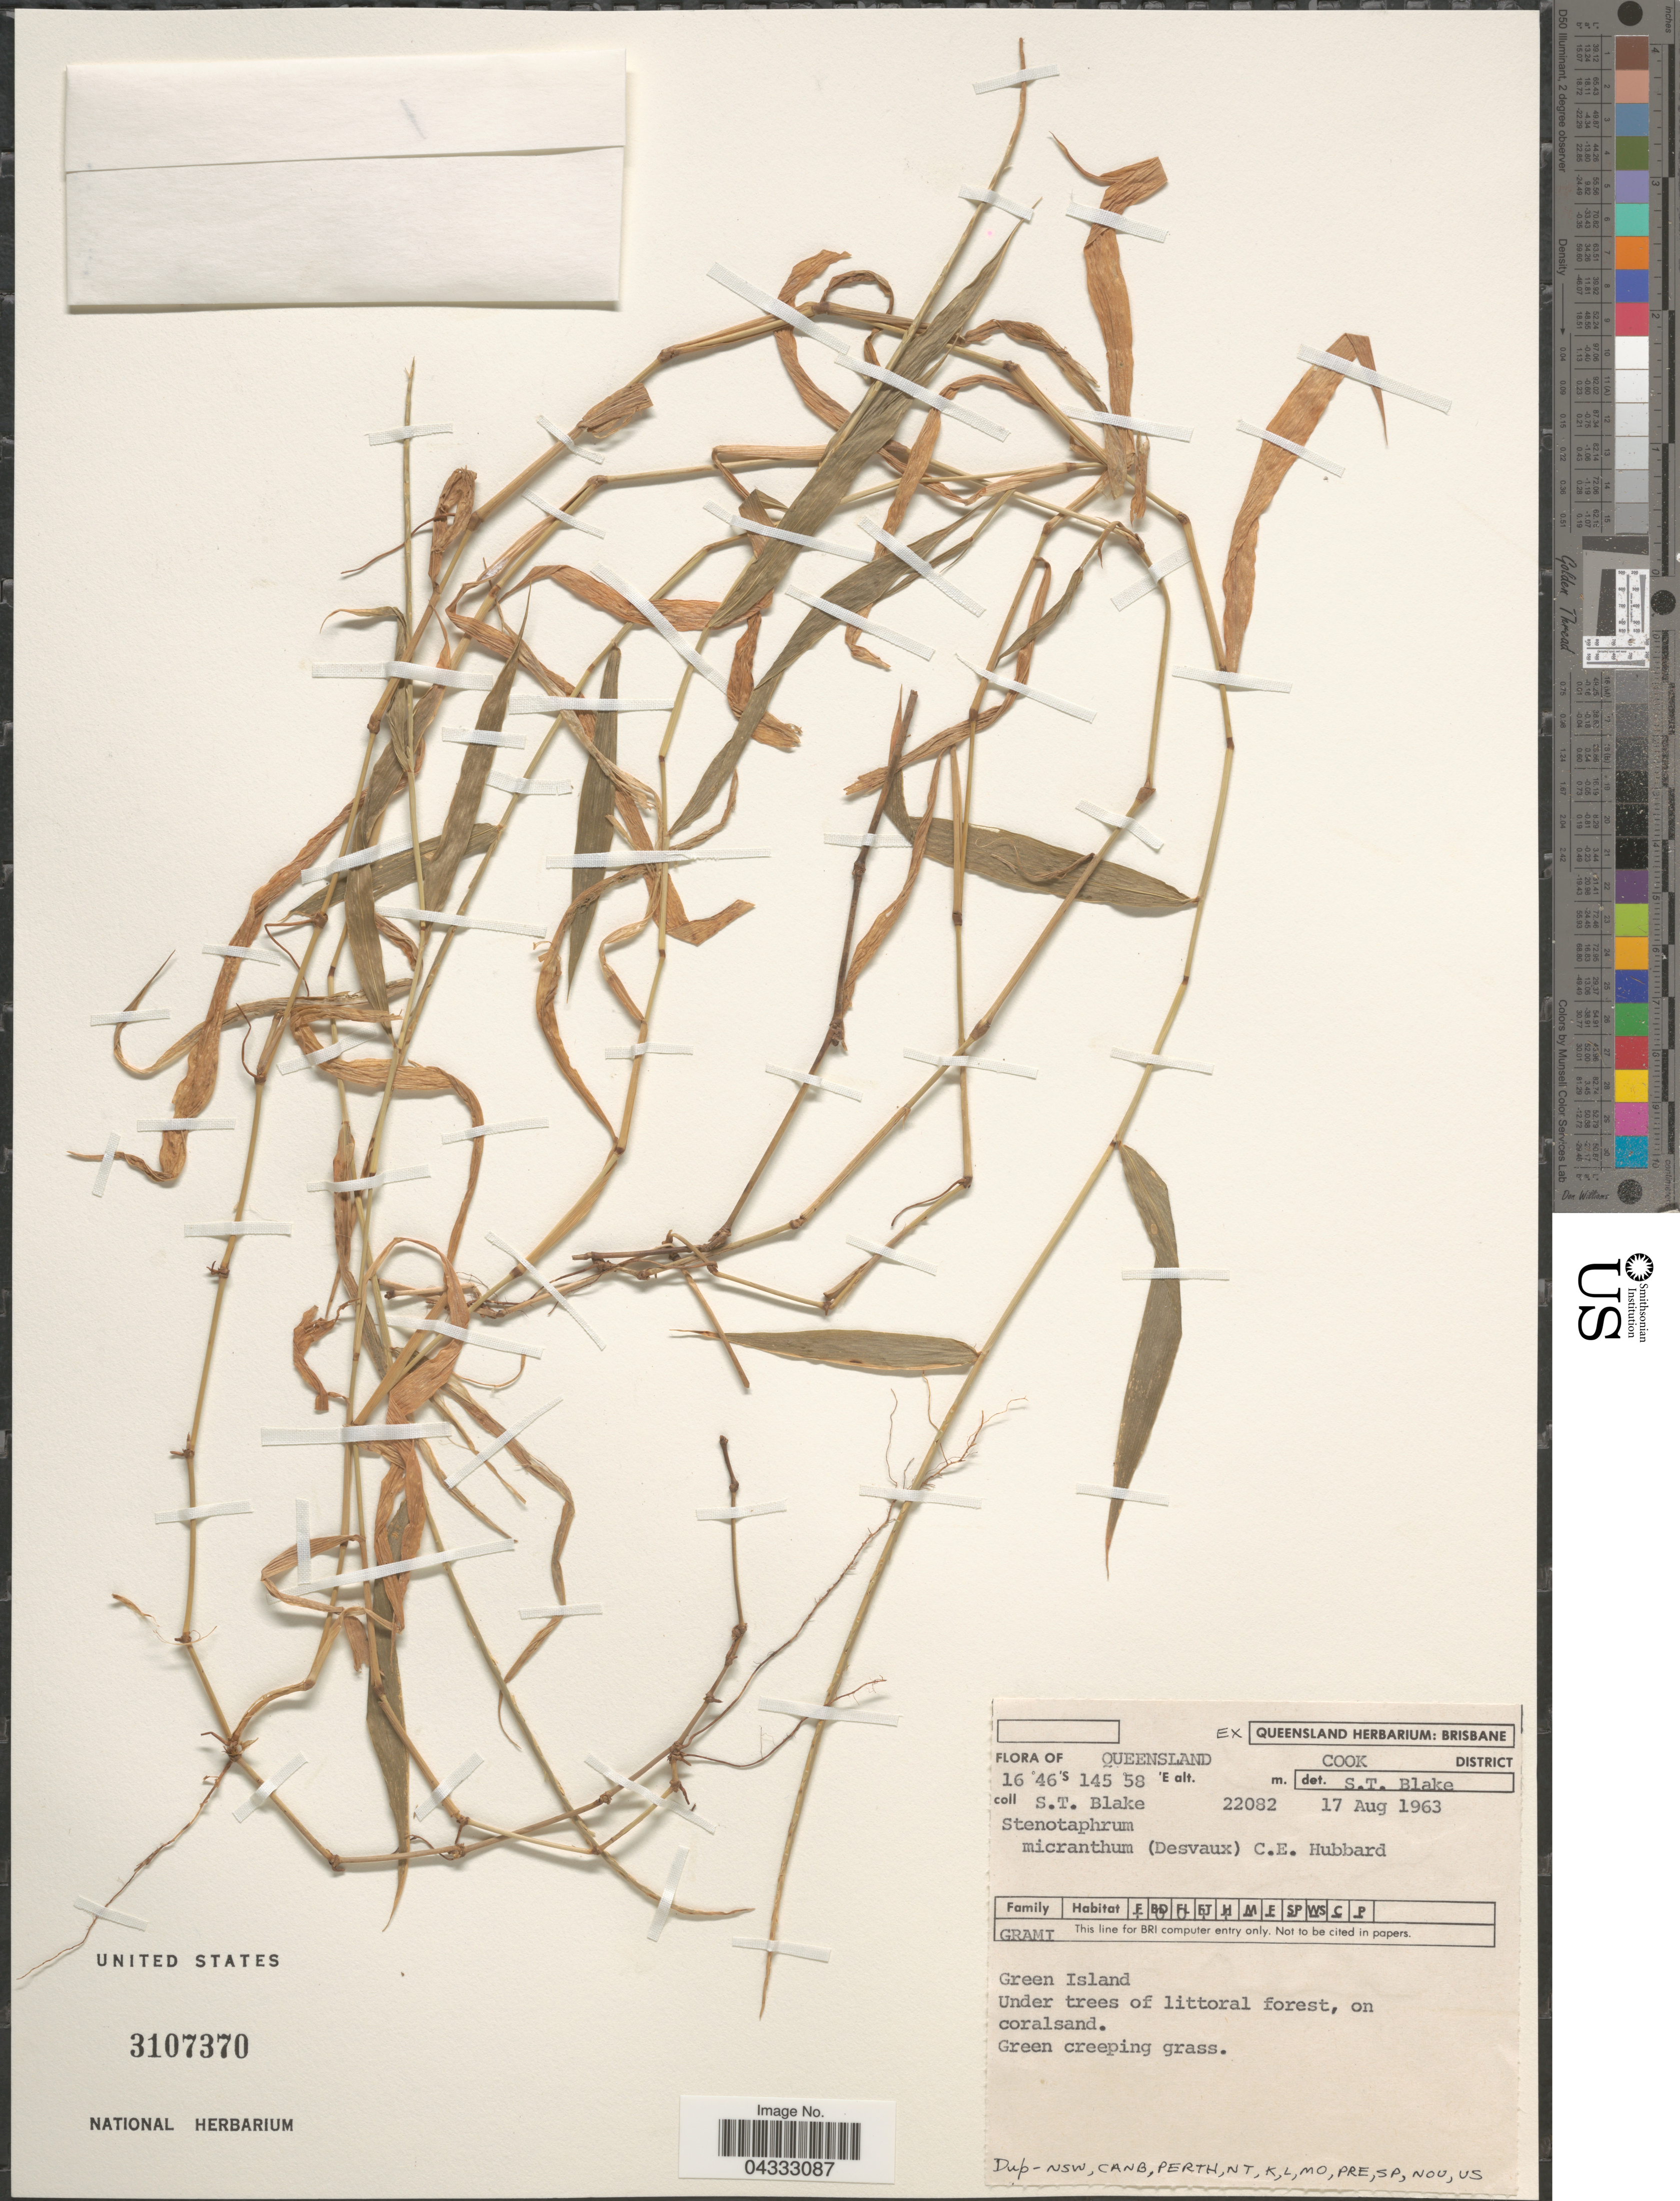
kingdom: Plantae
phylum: Tracheophyta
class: Liliopsida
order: Poales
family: Poaceae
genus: Stenotaphrum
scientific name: Stenotaphrum micranthum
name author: (Desv.) C.E. Hubb.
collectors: S. T. Blake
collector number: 22082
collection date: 1963-08-17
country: Australia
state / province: Queensland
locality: Cook District. Green Island.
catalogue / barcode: US 3107370